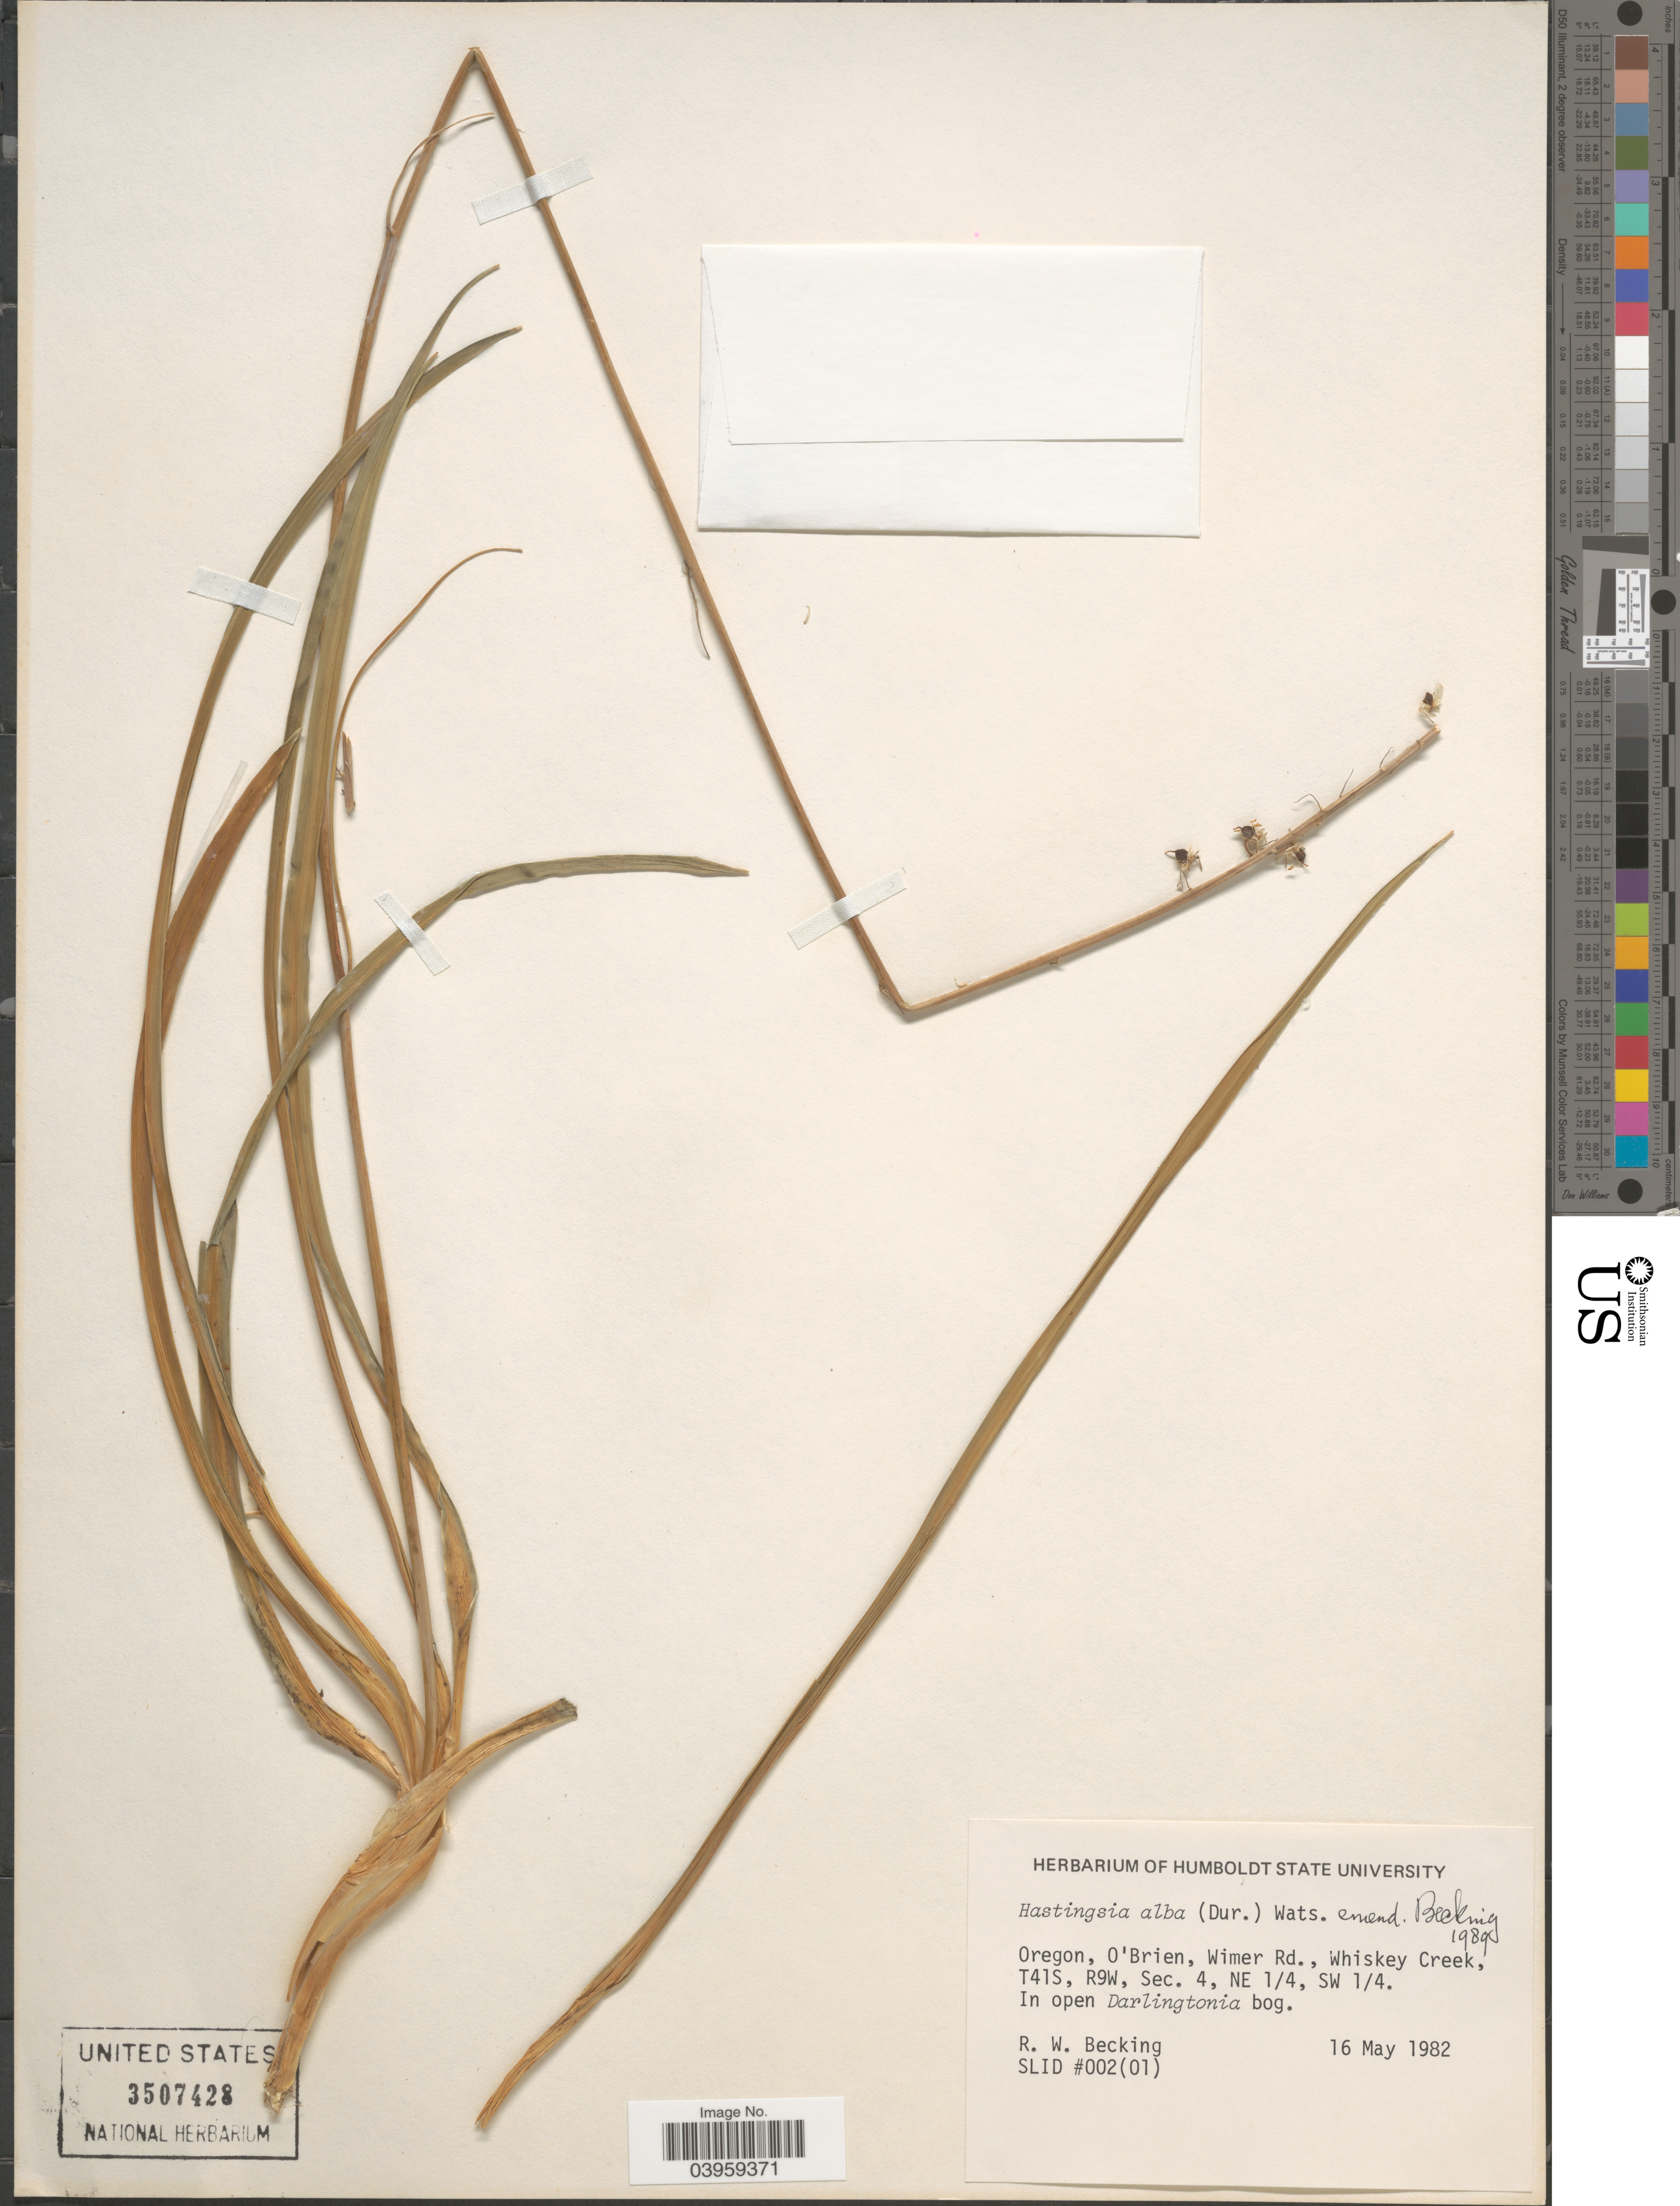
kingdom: Plantae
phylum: Tracheophyta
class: Liliopsida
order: Asparagales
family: Asparagaceae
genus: Hastingsia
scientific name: Hastingsia alba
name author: (Durand) S. Watson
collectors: R. Becking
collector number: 002(01)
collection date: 1982-05-16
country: United States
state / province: Oregon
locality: O'Brien, Wimer Rd., Whiskey Creek, T41S, R9W, Sec. 4, NE ¼, SW ¼.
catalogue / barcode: US 3507428